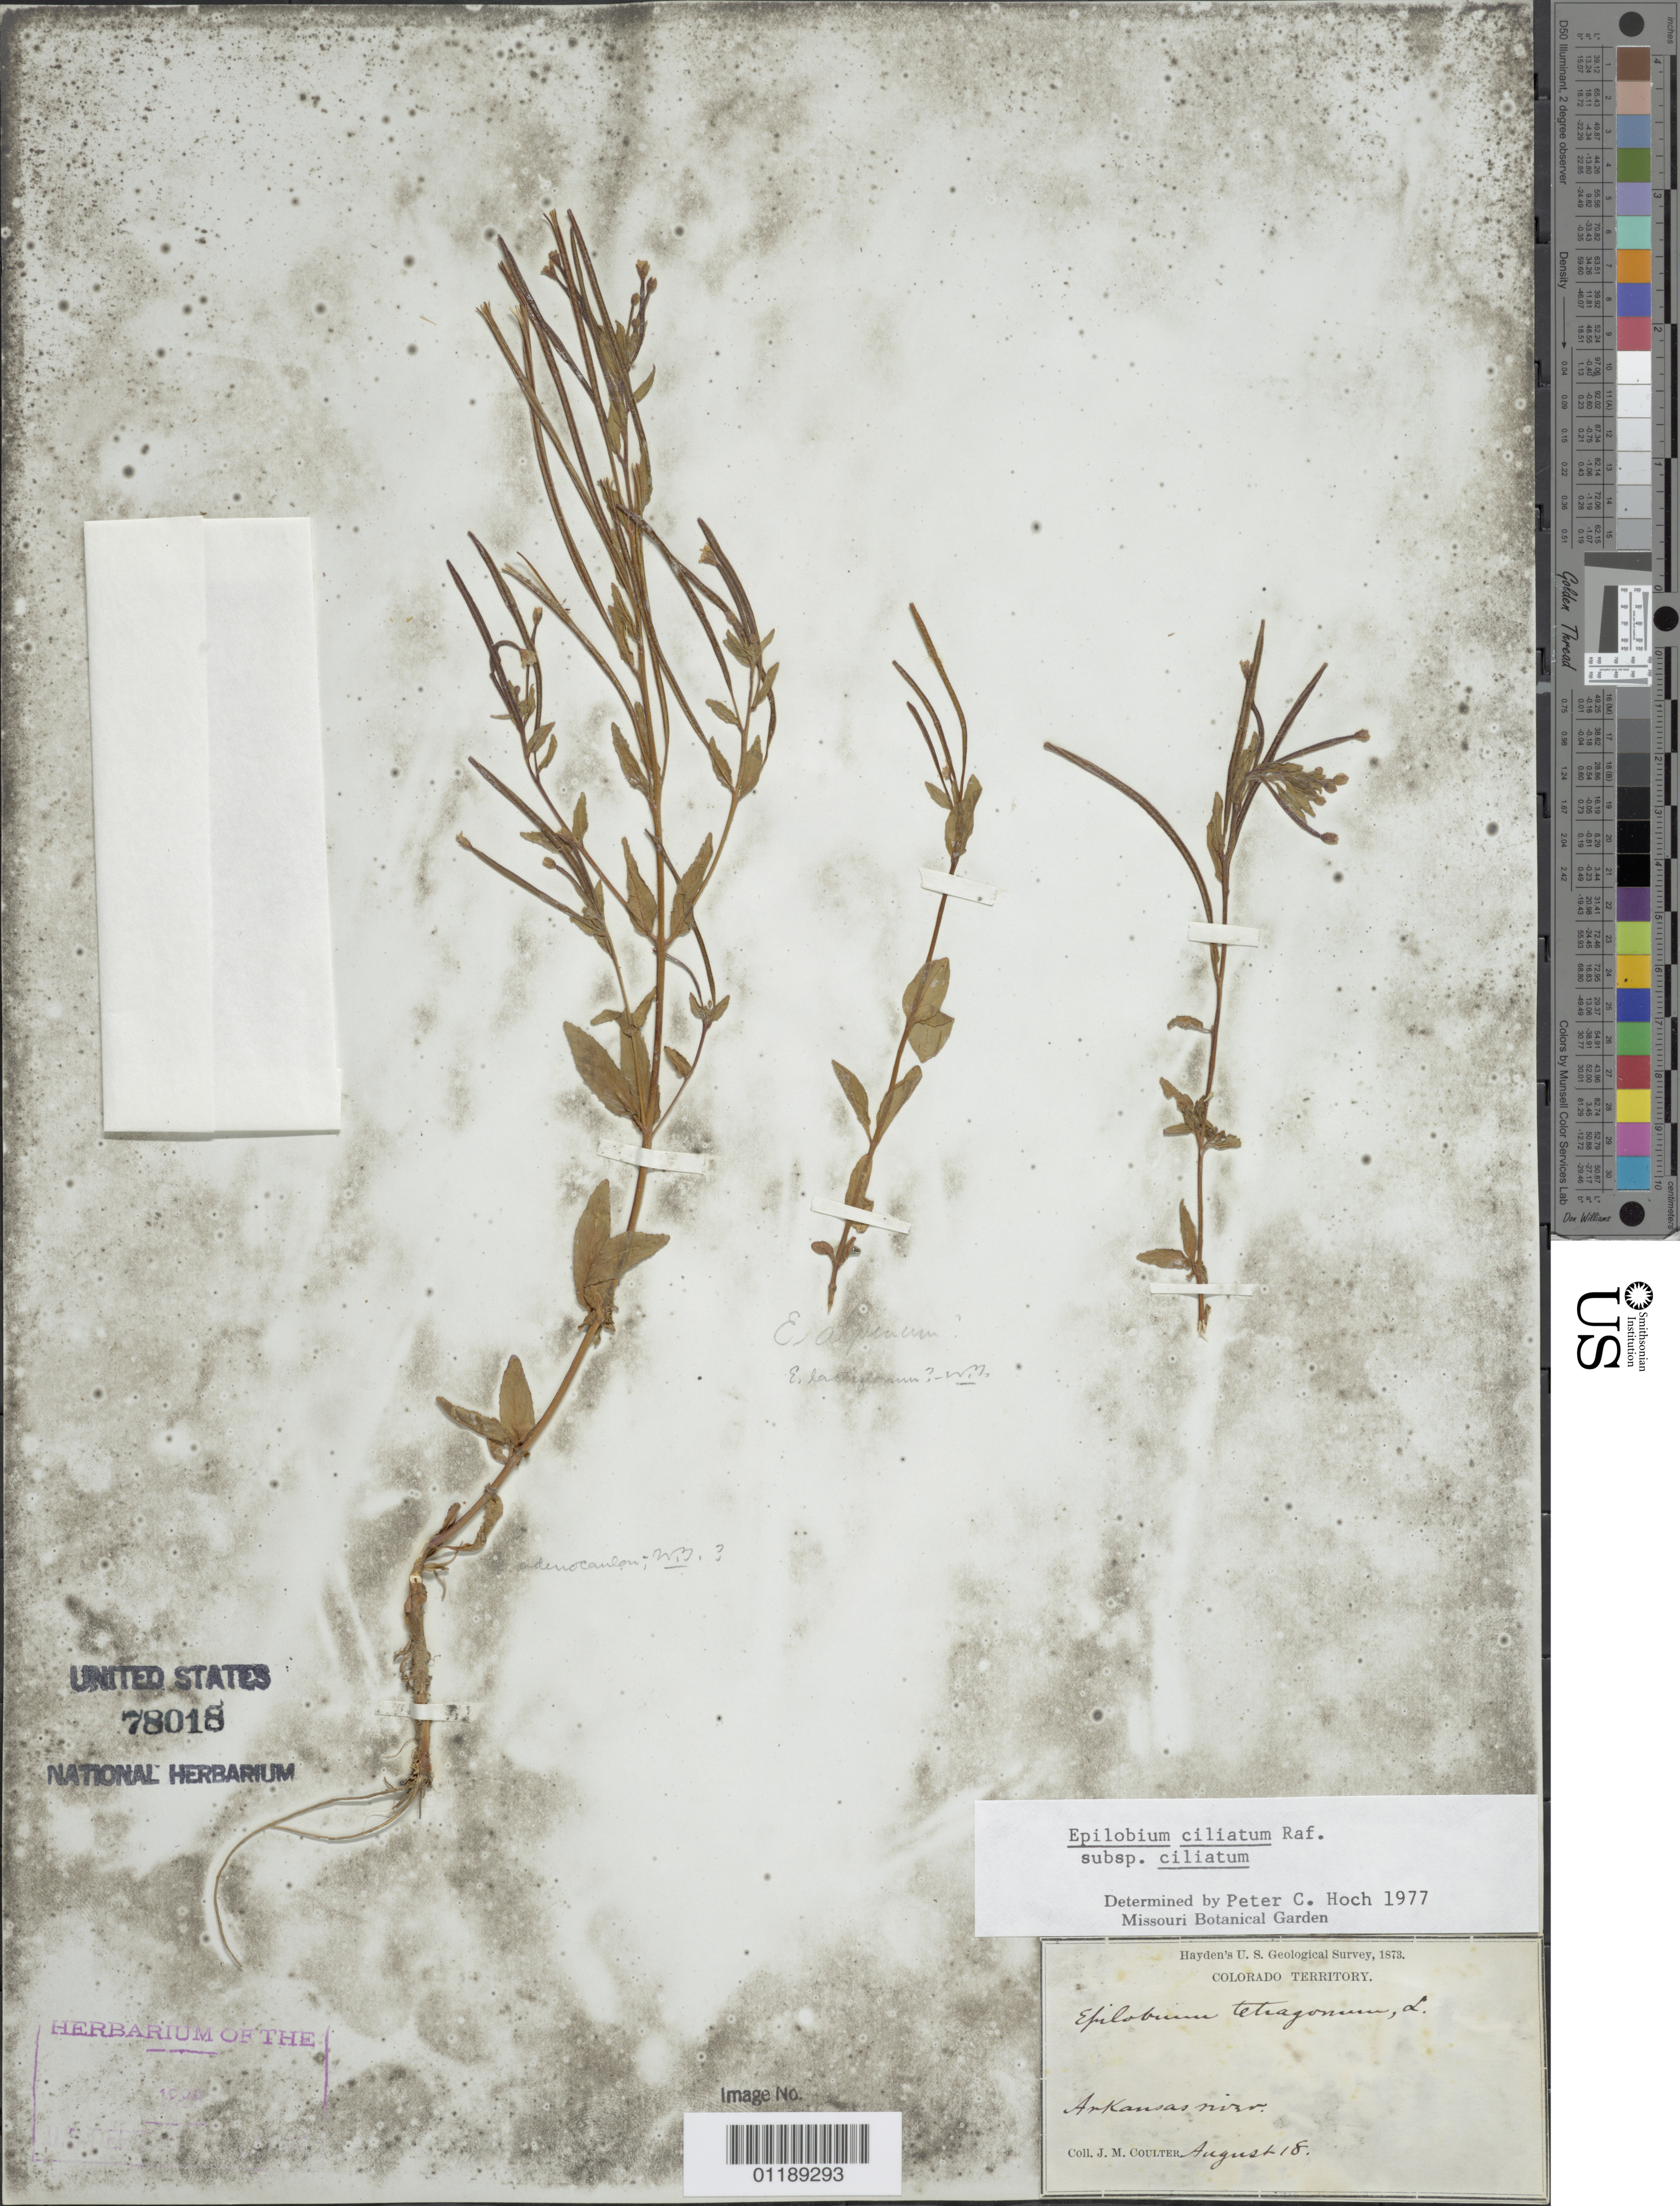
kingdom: Plantae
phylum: Tracheophyta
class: Magnoliopsida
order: Myrtales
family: Onagraceae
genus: Epilobium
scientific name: Epilobium ciliatum subsp. ciliatum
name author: Raf.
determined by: Hoch, P. C.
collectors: J. M. Coulter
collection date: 1873-08-18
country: United States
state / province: Colorado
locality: Arkansas River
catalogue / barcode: US 78018